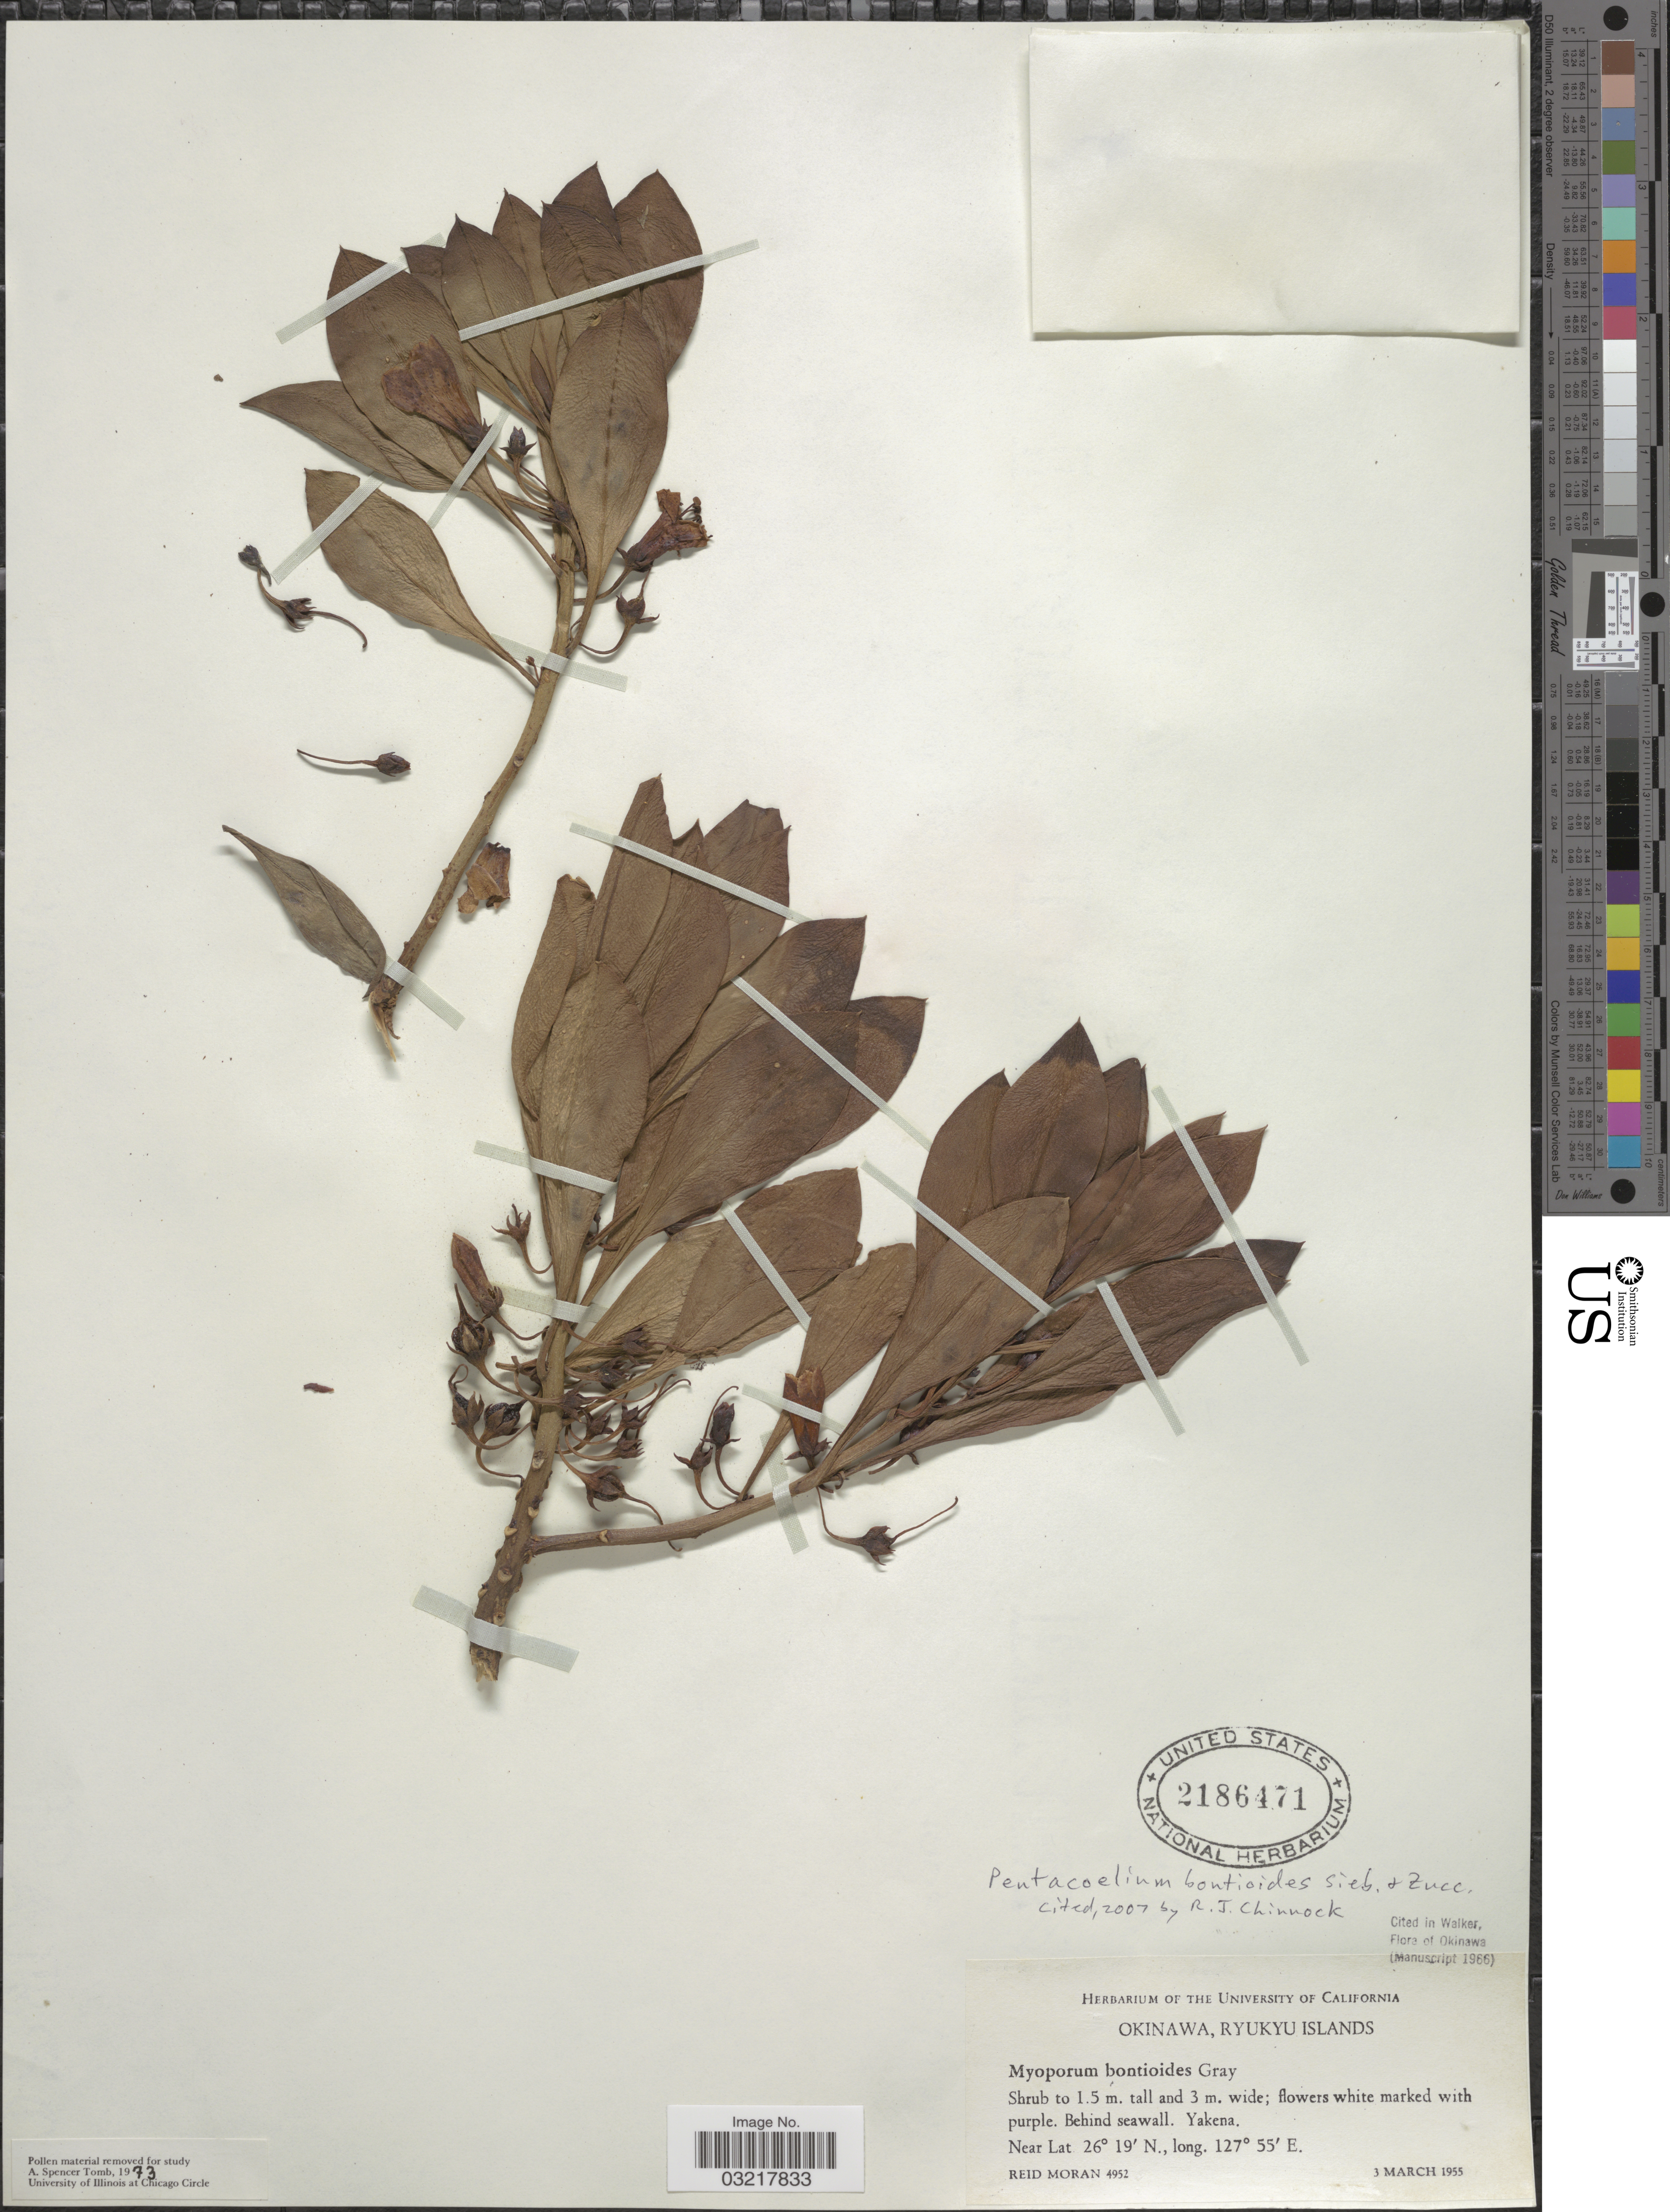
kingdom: Plantae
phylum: Tracheophyta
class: Magnoliopsida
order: Lamiales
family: Scrophulariaceae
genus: Pentacoelium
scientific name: Pentacoelium bontioides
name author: Siebold & Zucc.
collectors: R. Moran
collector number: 4952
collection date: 1955-03-03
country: Japan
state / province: Okinawa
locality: Ryukyu Islands. Behind seawall. Yakena.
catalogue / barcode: US 2186471